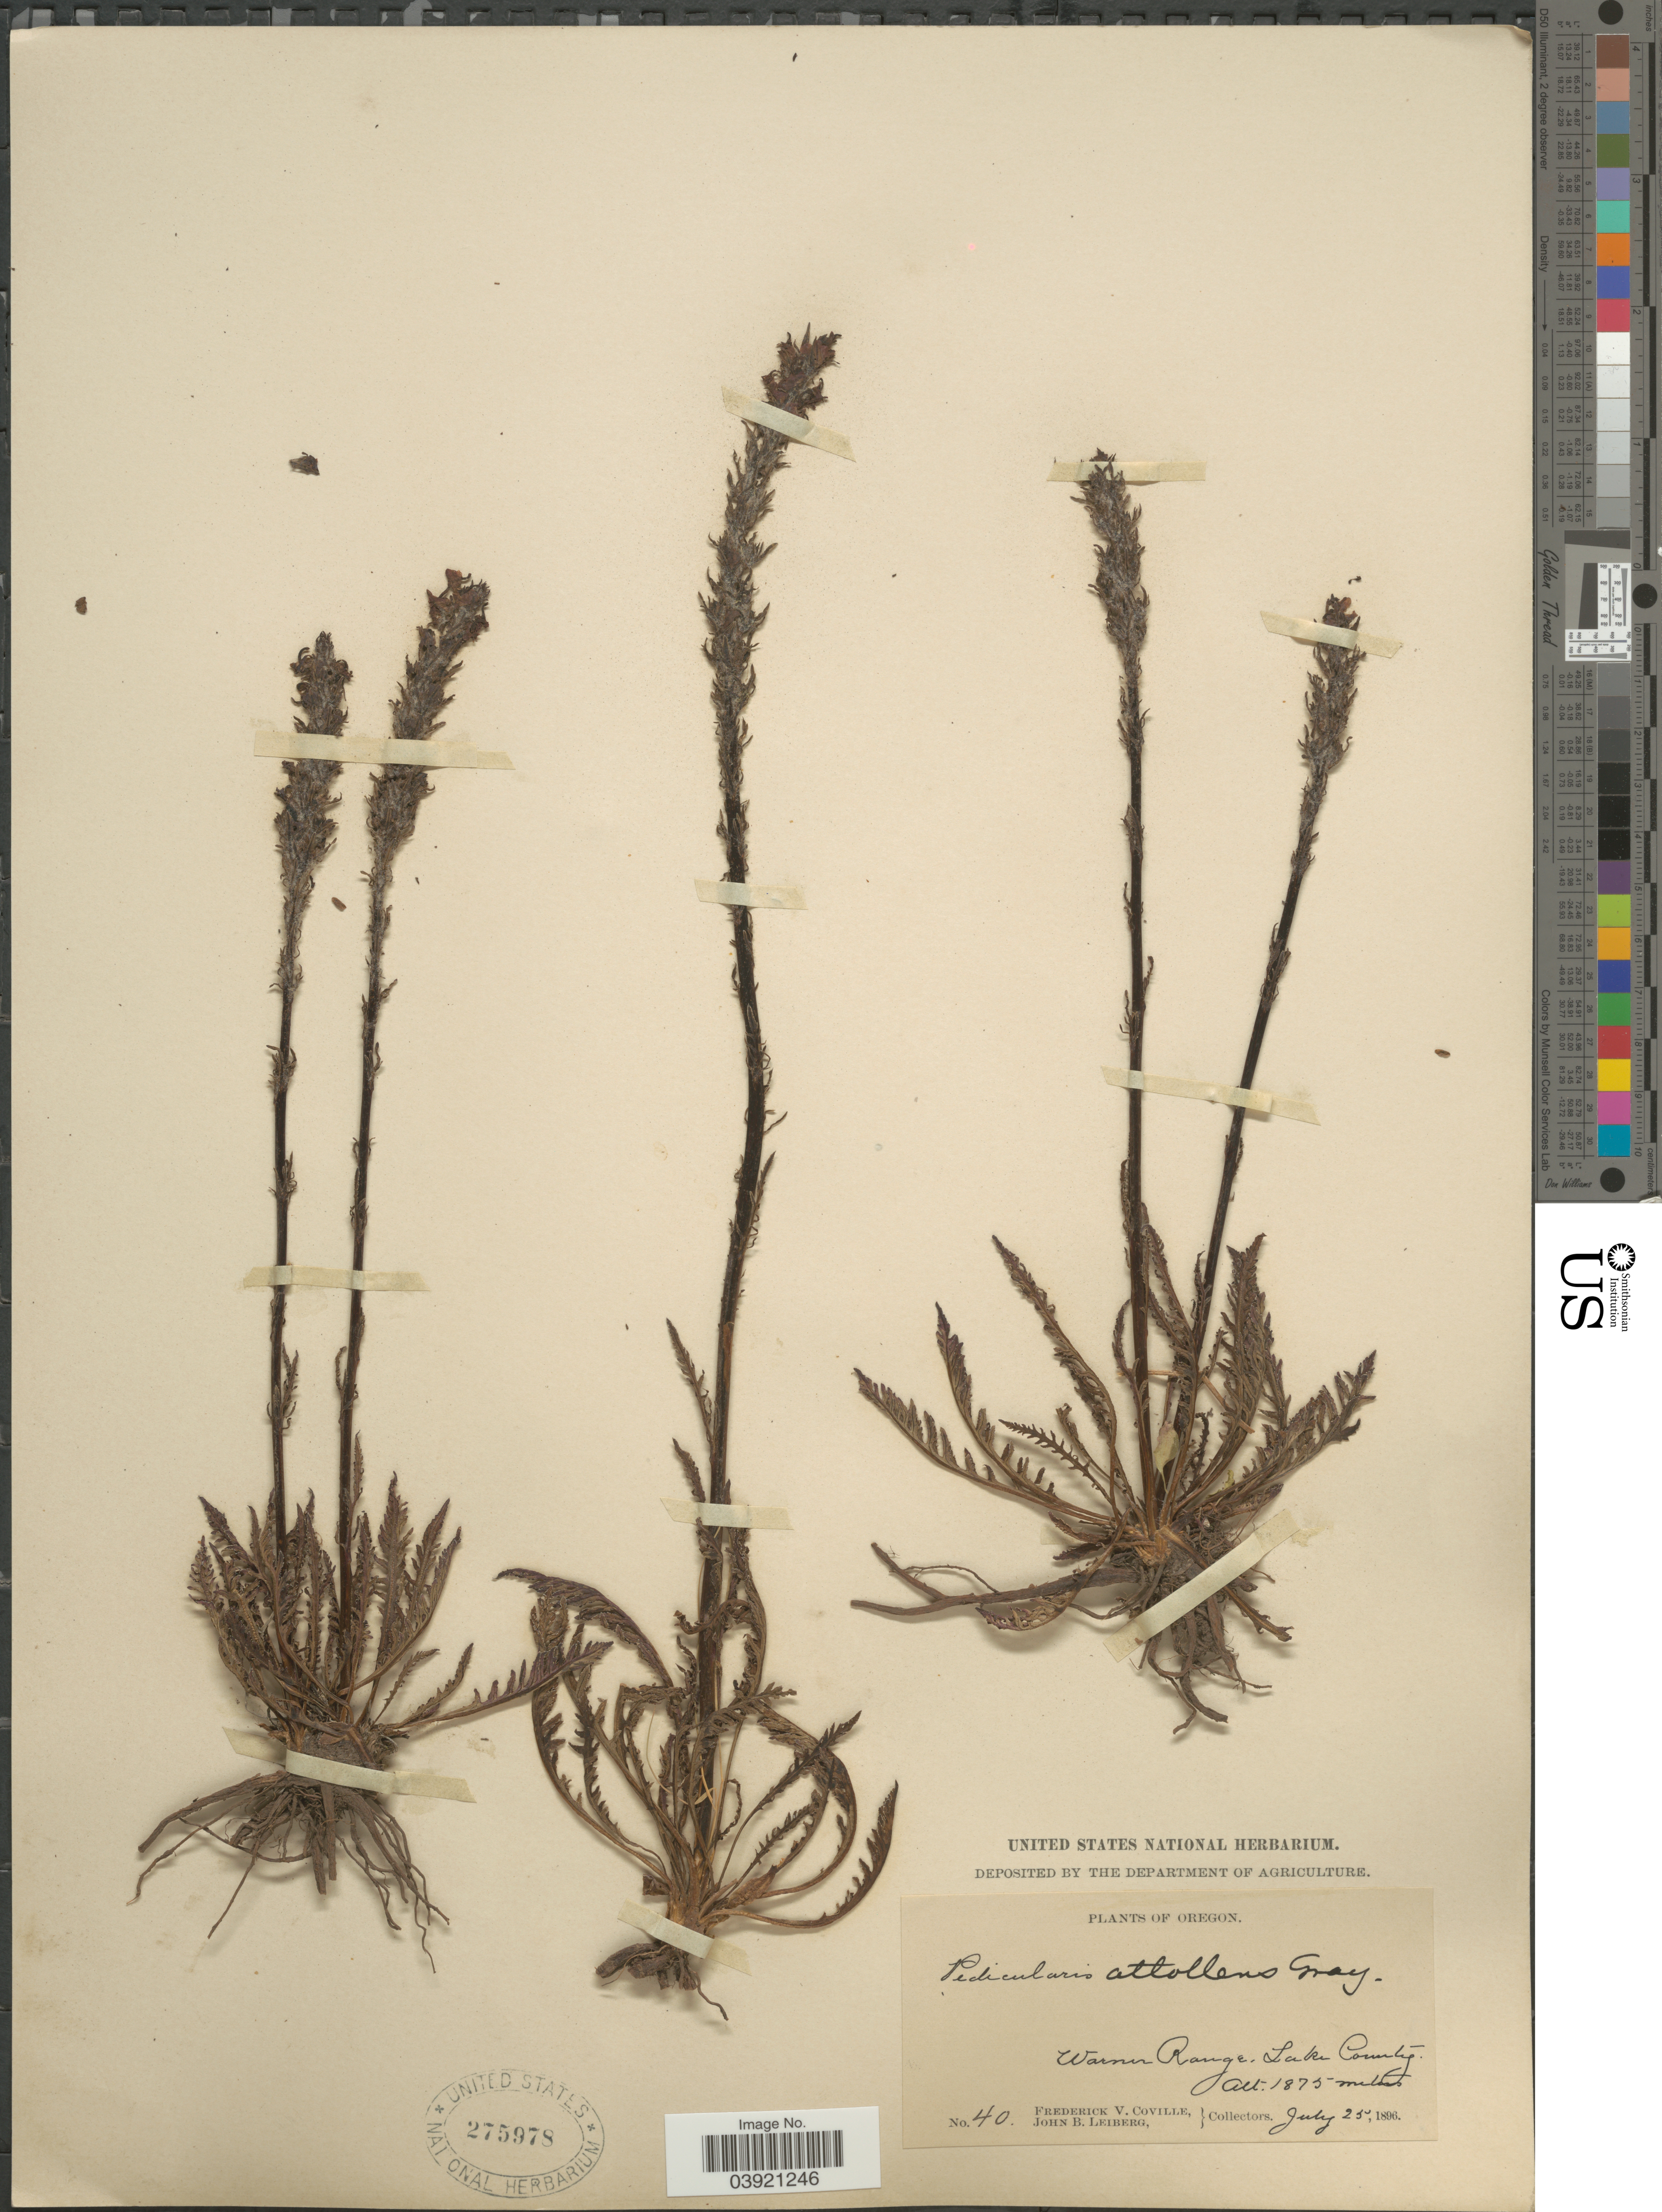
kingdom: Plantae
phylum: Tracheophyta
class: Magnoliopsida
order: Lamiales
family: Orobanchaceae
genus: Pedicularis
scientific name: Pedicularis attollens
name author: A. Gray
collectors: F. V. Coville & J. B. Leiberg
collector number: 40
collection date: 1896-07-25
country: United States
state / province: Oregon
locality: Warner Range, Lake County.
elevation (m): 1875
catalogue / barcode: US 275978